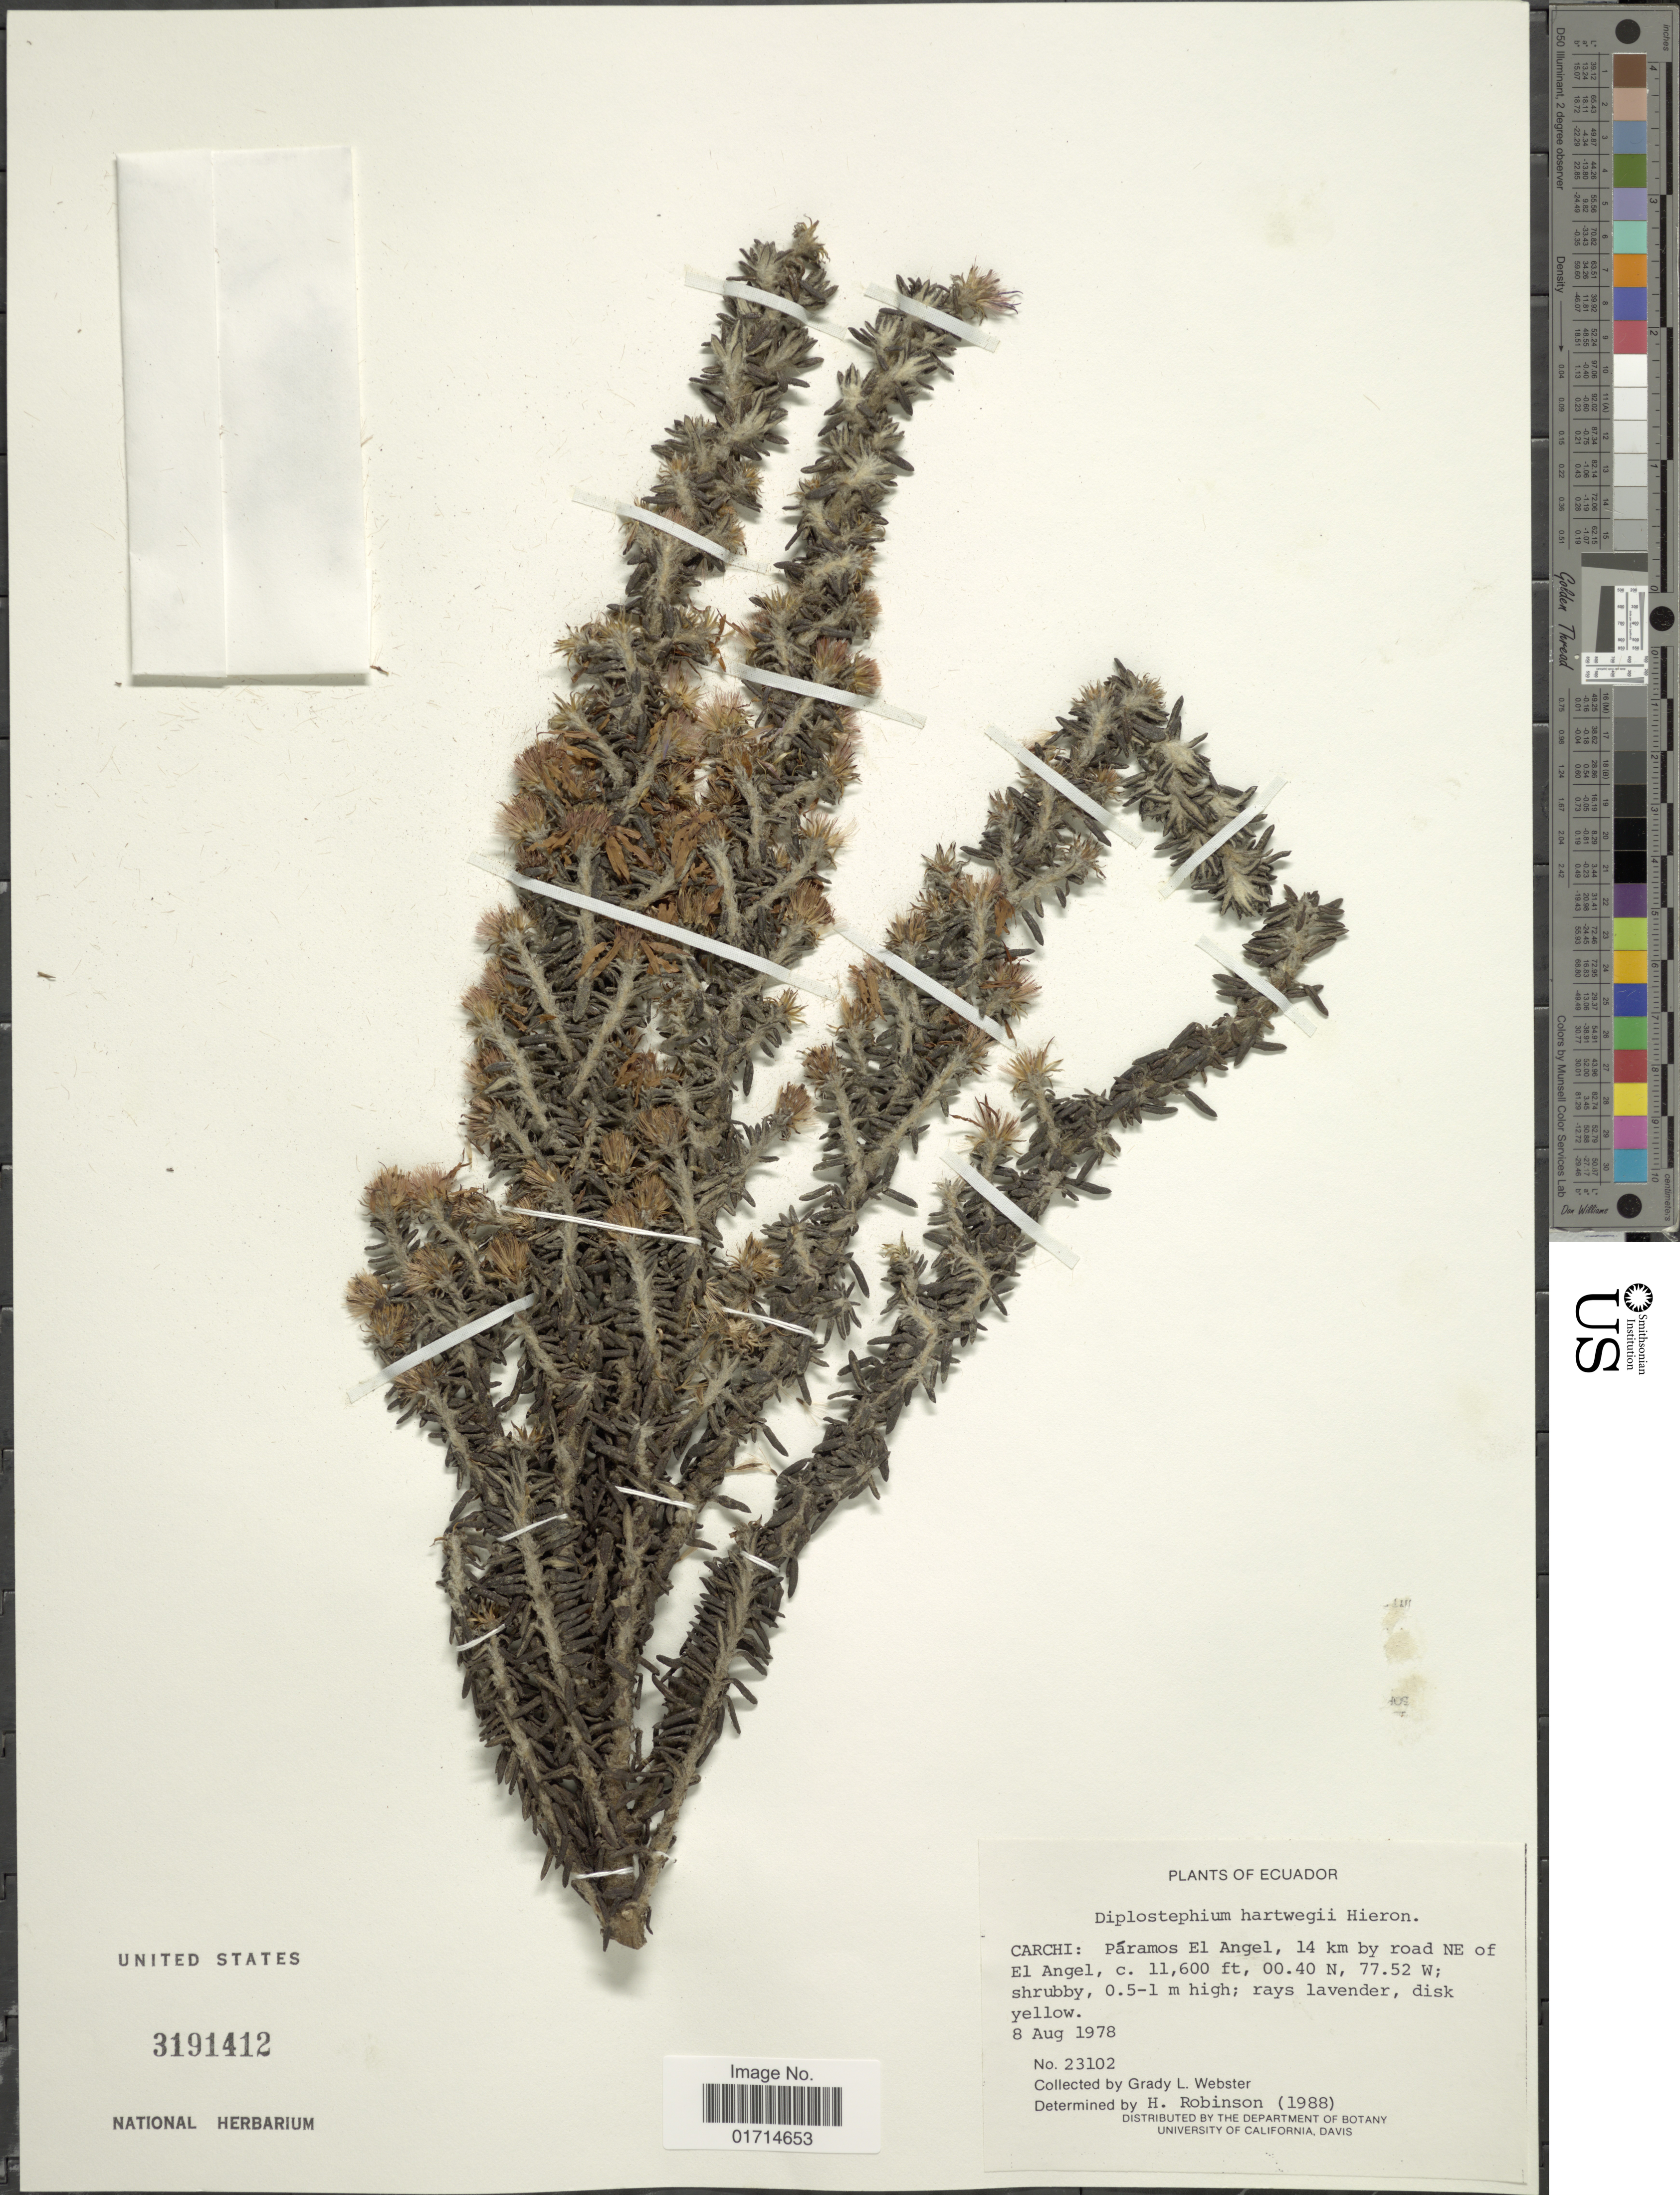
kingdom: Plantae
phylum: Tracheophyta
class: Magnoliopsida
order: Asterales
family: Asteraceae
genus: Diplostephium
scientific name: Diplostephium hartwegii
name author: Hieron.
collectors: G. L. Webster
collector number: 23102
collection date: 1978-08-08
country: Ecuador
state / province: Carchi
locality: Paramos El Angel, 14 km by road NE of El Angel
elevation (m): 3536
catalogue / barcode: US 3191412